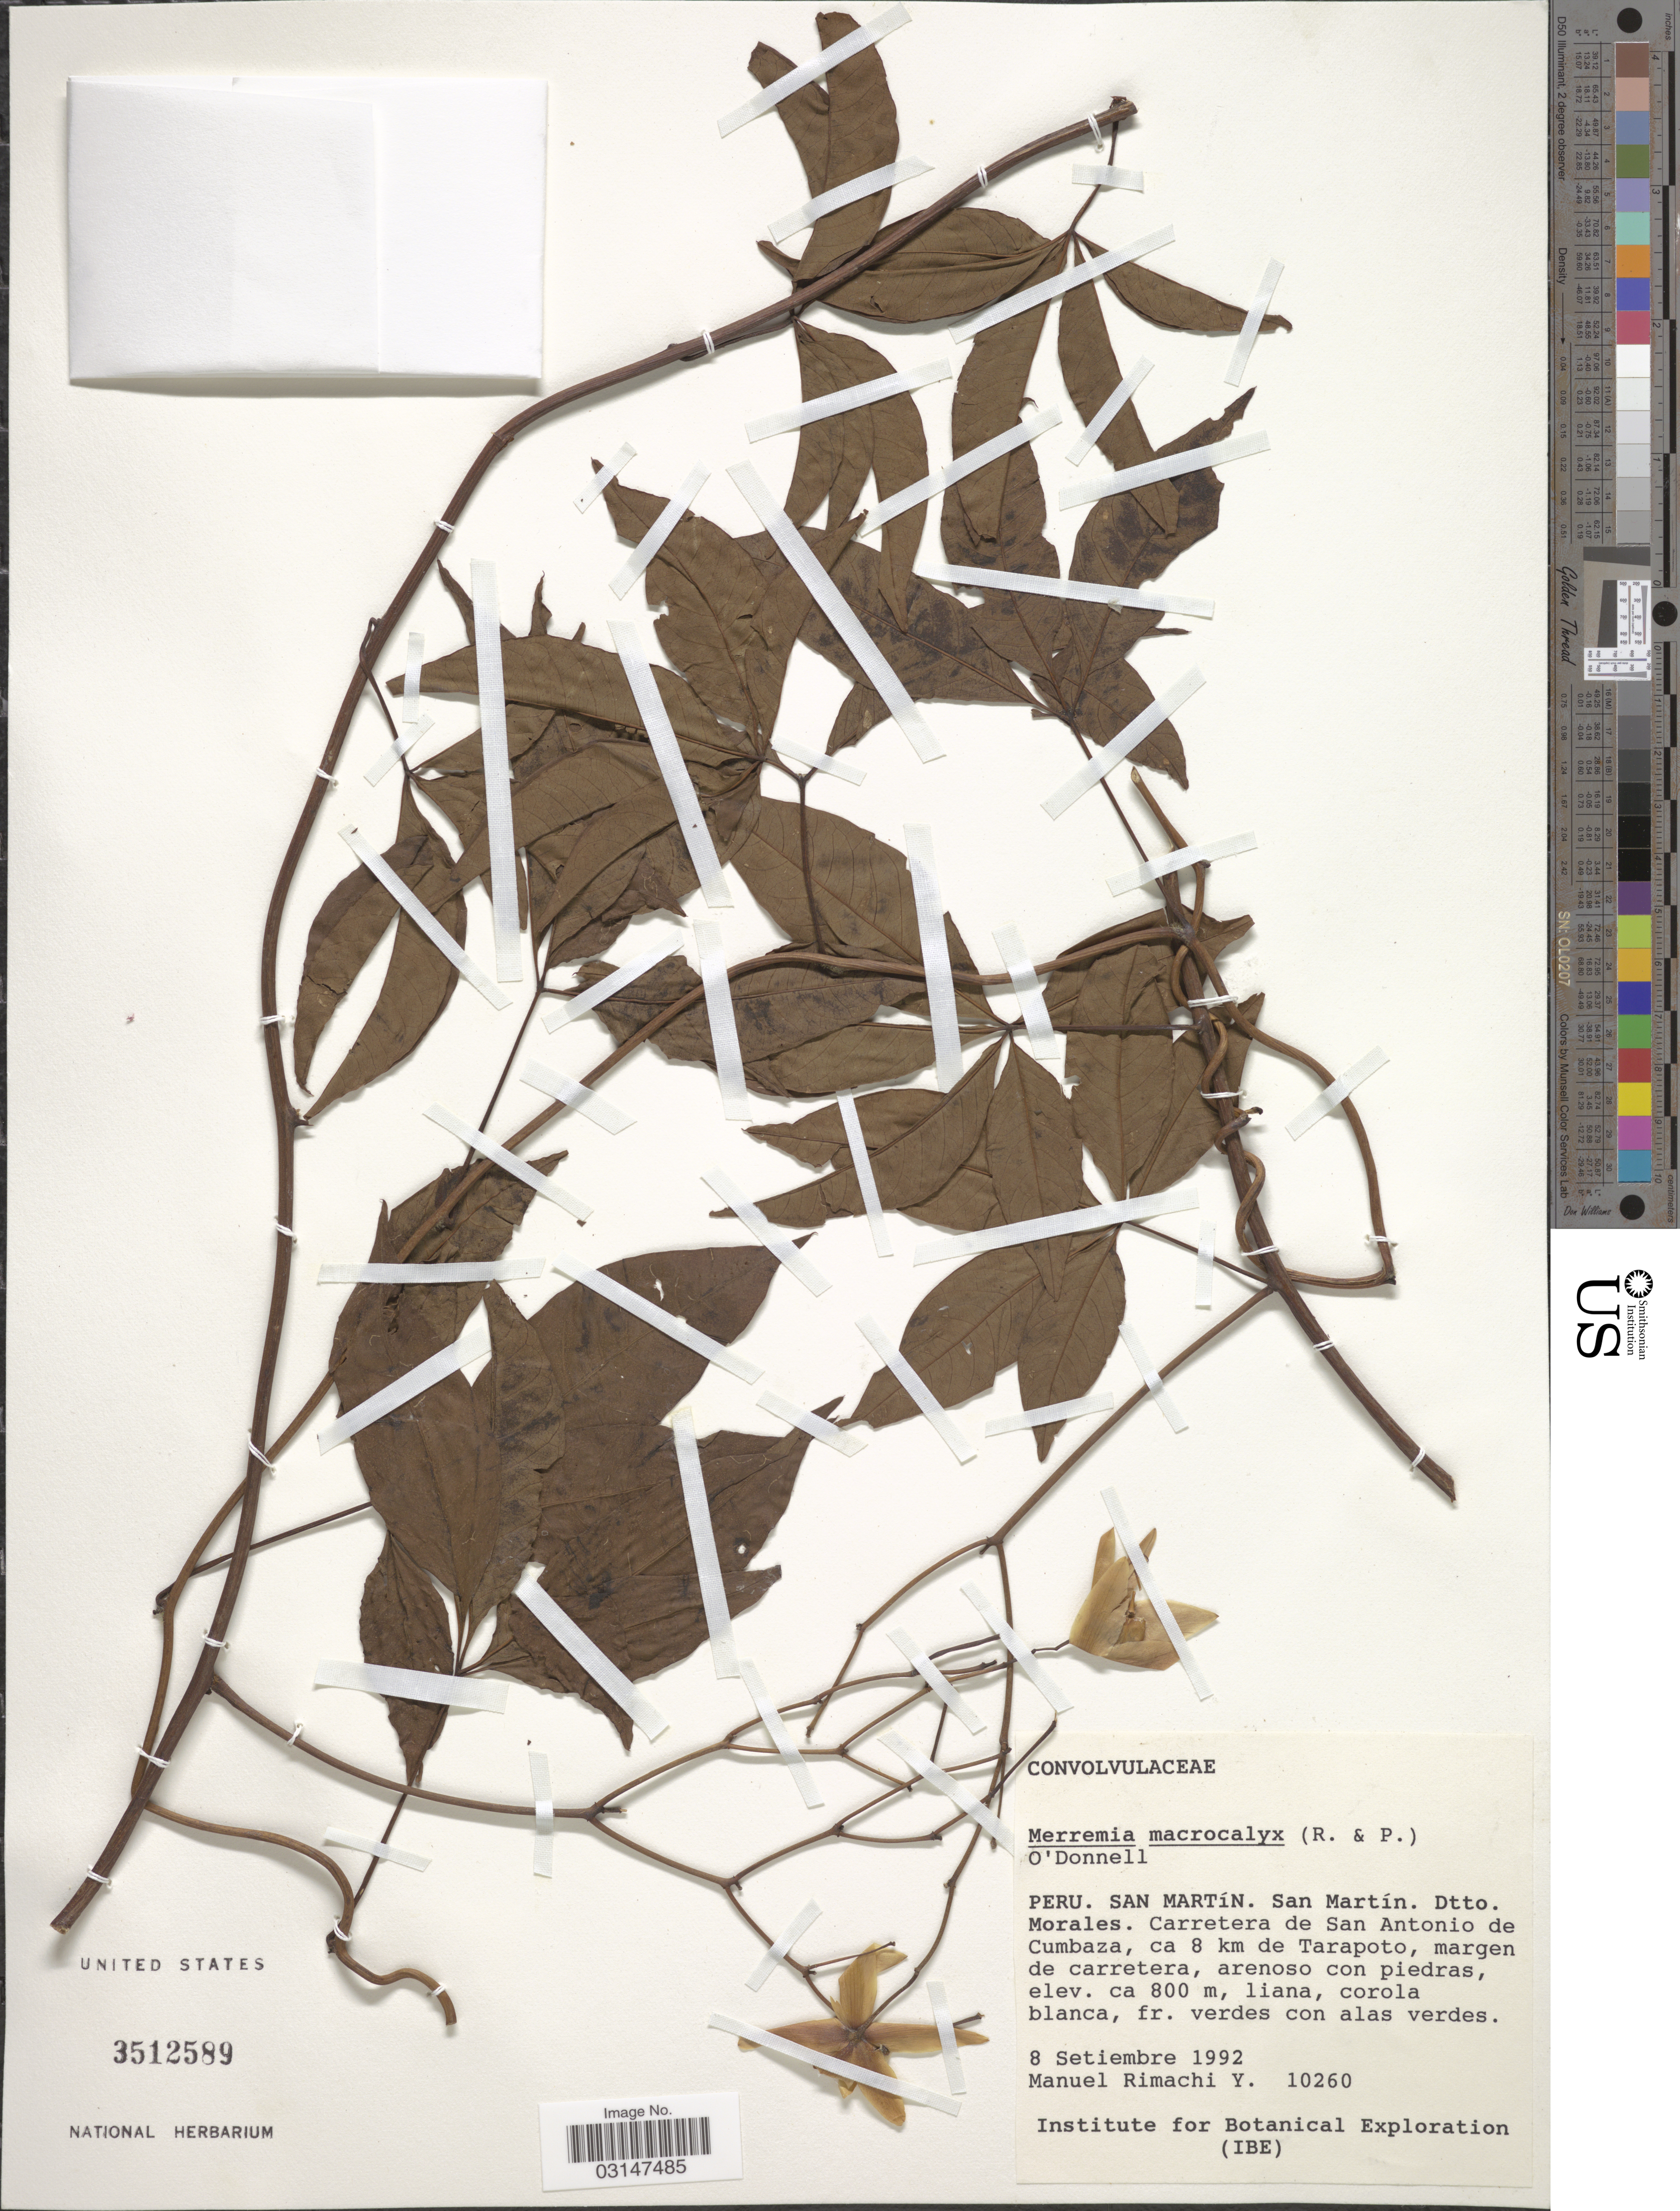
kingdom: Plantae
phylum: Tracheophyta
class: Magnoliopsida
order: Solanales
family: Convolvulaceae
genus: Distimake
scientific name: Distimake macrocalyx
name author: (Ruiz & Pav.) A. R. Simões & Staples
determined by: Strong, Mark T., (BOT), Smithsonian Institution - National Museum of Natural History (UNITED STATES)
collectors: M. Rimachi Y.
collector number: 10260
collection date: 1992-09-08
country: Peru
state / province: San Martín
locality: San Martín. Dtto. Morales. Carretera de San Antonio de Cumbaza, ca 8 km de Tarapoto, margen de carretera, arenoso con piedras.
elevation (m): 800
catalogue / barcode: US 3512589